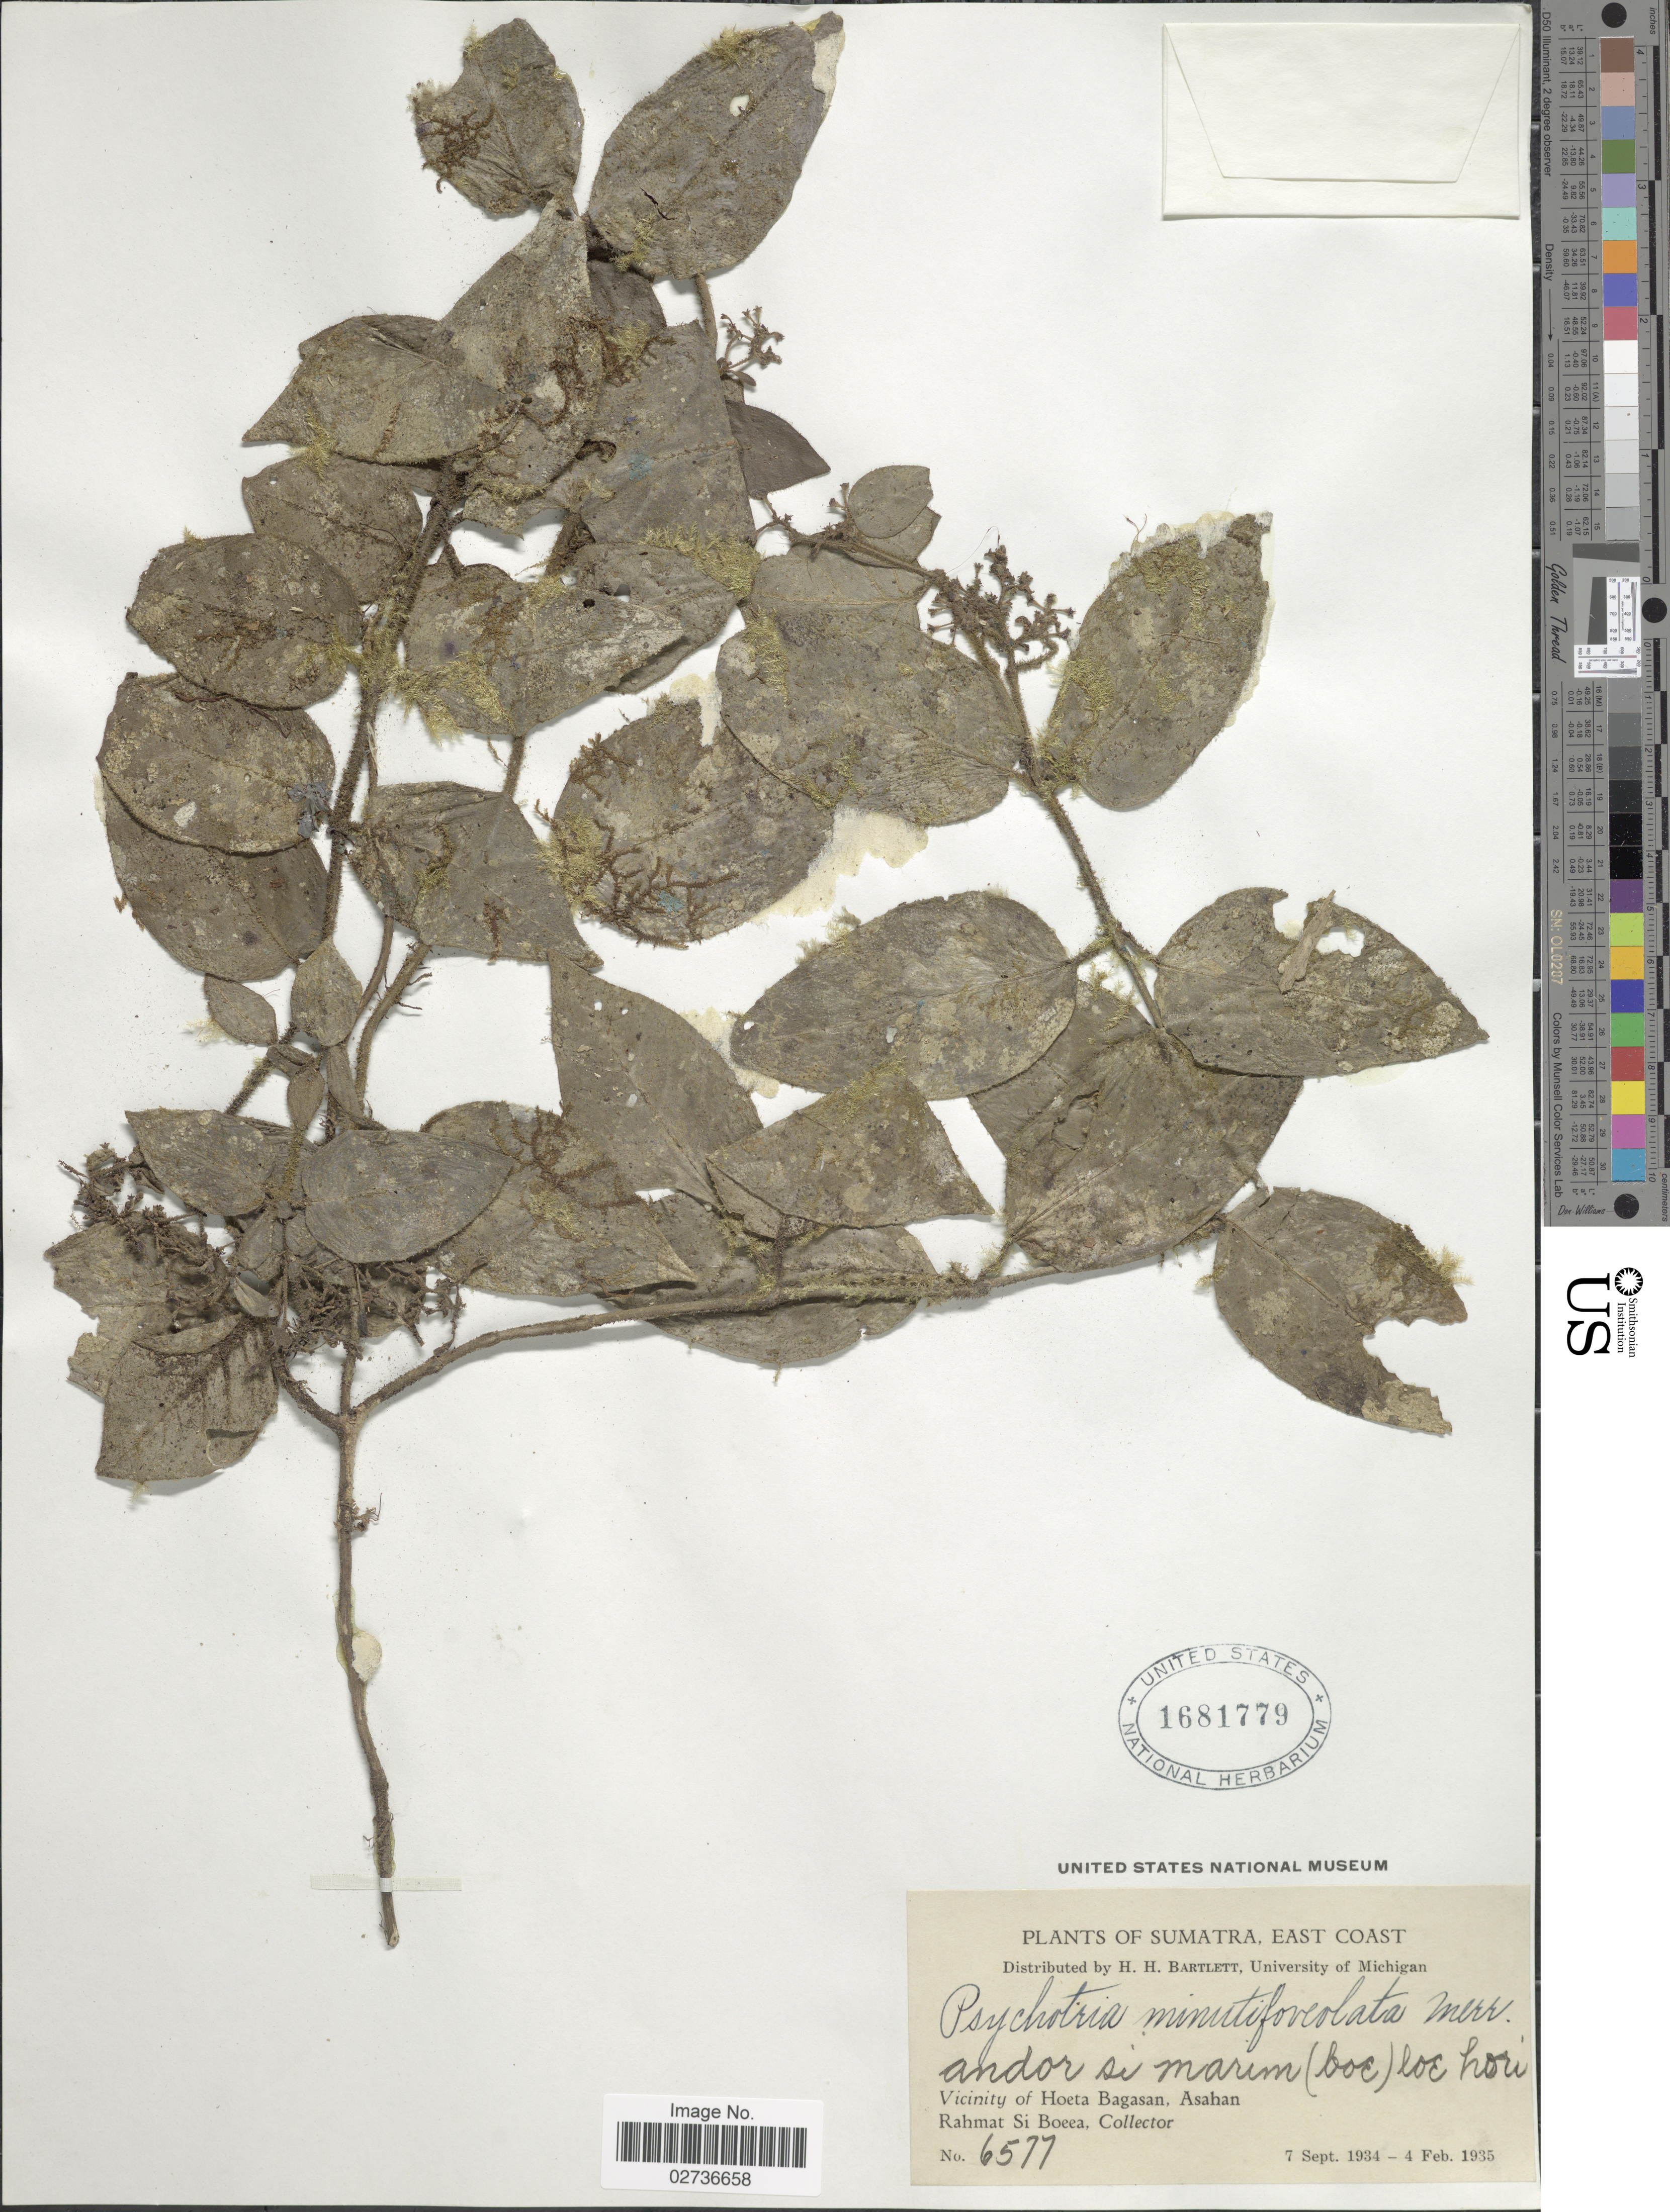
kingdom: Plantae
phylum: Tracheophyta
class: Magnoliopsida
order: Gentianales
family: Rubiaceae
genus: Psychotria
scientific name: Psychotria minutifoveolata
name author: Merr.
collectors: Rahmat Si Boeea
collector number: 6577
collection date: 1934-09-07/1935-02-04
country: Indonesia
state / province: Sumatra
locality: Sumatra, East Coast, Vicinity of Hoeta Bagasan, Asahan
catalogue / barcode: US 1681779